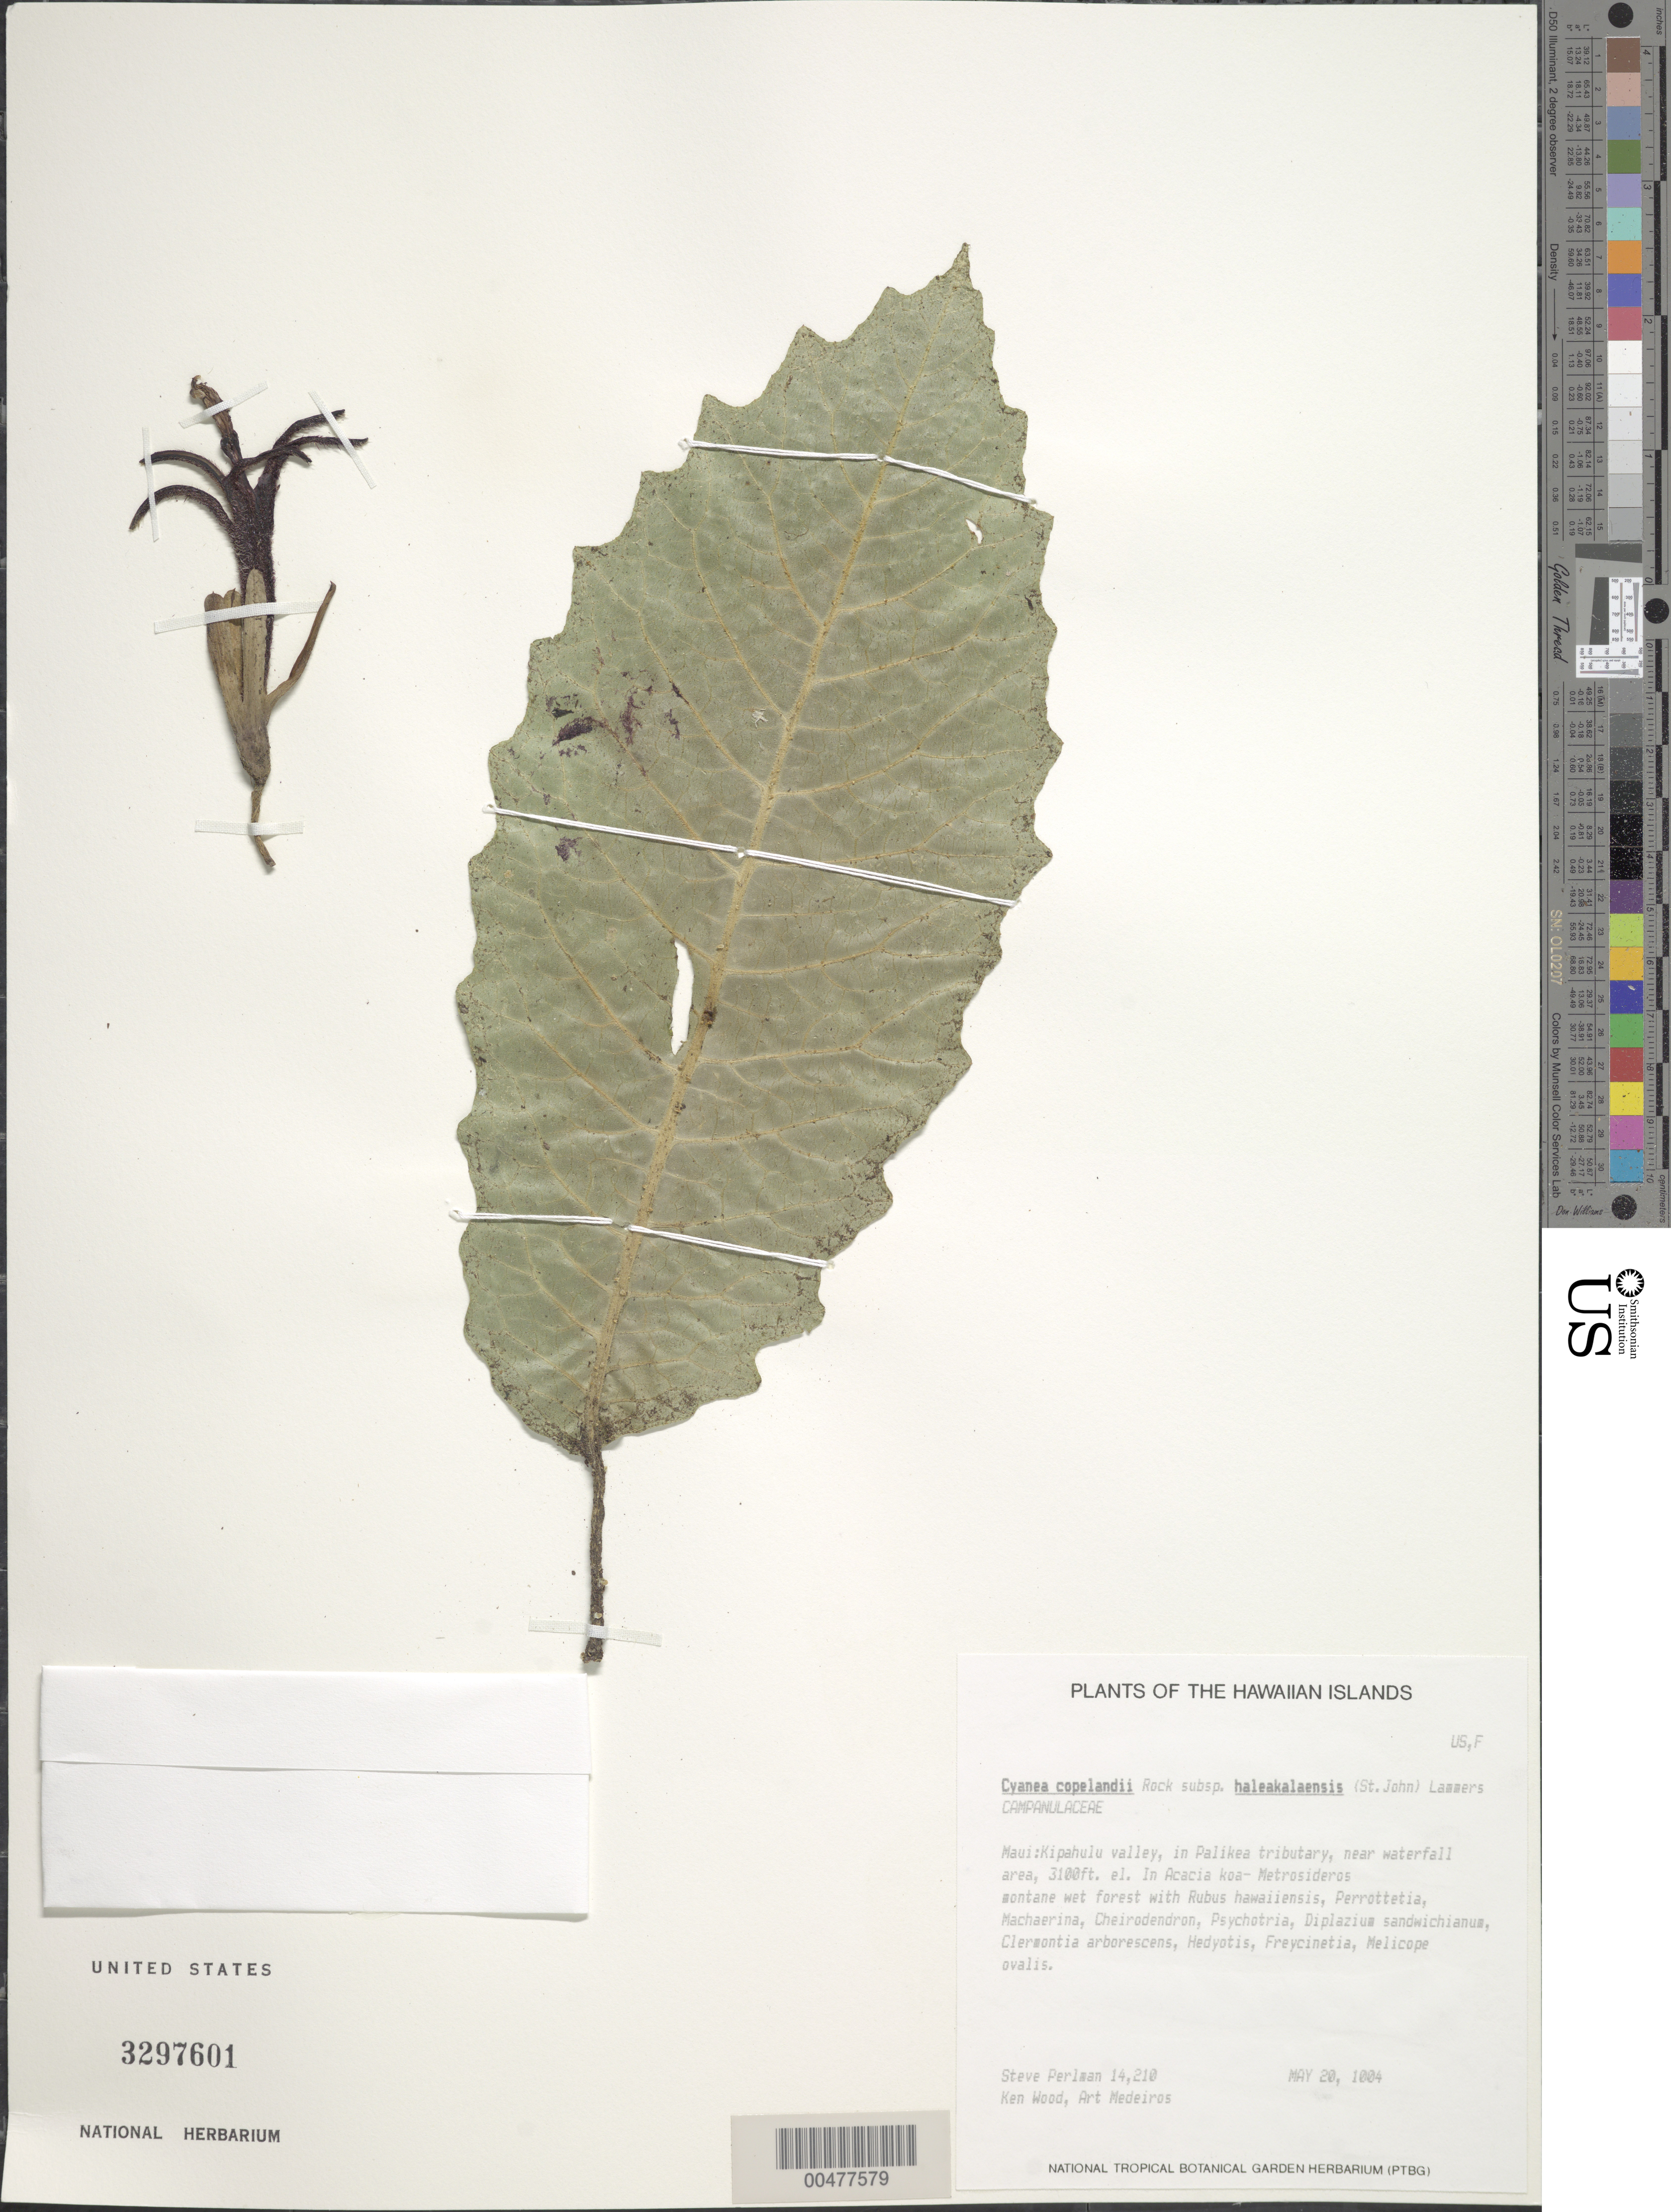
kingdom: Plantae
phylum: Tracheophyta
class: Magnoliopsida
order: Asterales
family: Campanulaceae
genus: Cyanea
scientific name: Cyanea copelandii subsp. haleakalaensis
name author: (H. St. John) Lammers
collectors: S. P. Perlman, K. Wood & A. Medeiros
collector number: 14210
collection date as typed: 20 May 1994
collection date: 1994-05-20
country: United States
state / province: Hawaii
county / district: Maui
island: Maui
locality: Kipahulu Valley, in Palikea tributary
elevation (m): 945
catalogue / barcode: US 3297601